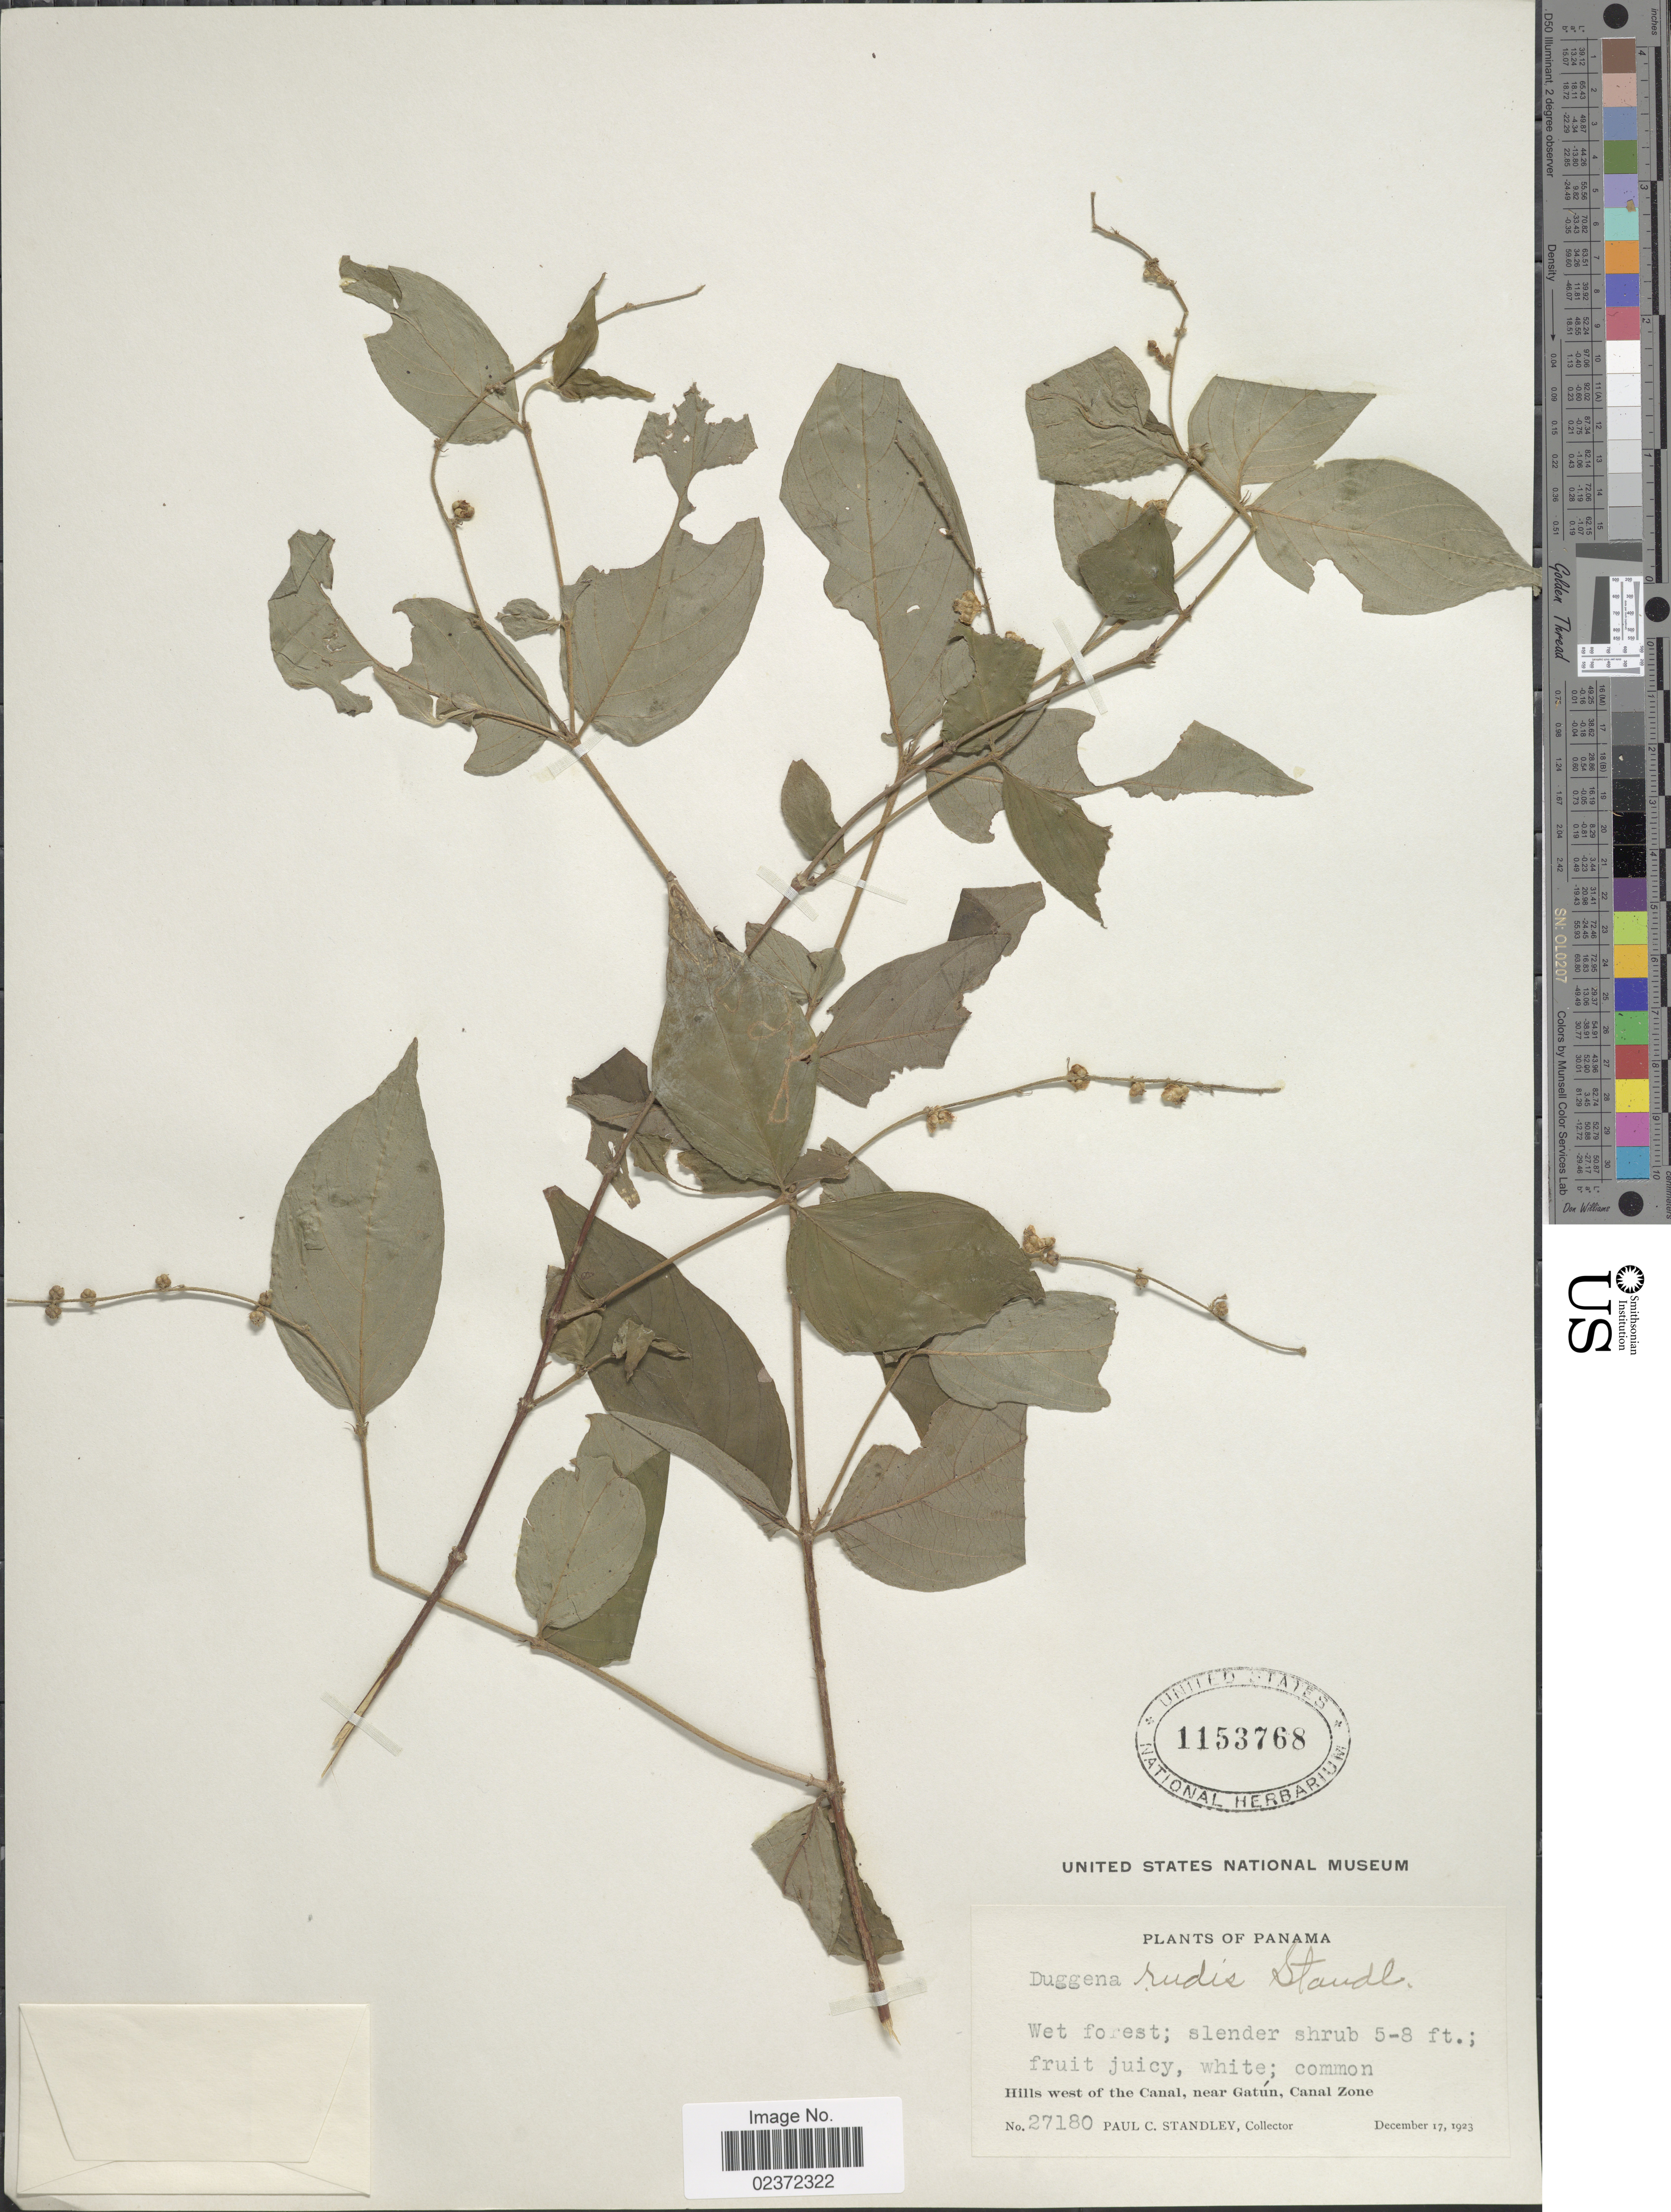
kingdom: Plantae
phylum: Tracheophyta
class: Magnoliopsida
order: Gentianales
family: Rubiaceae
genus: Duggena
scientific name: Duggena rudis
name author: Standl.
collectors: P. C. Standley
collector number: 27180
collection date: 1923-12-17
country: Panama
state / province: Colón / Panamá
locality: Hills west of the Canal, near Gatun, Canal Zone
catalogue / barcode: US 1153768